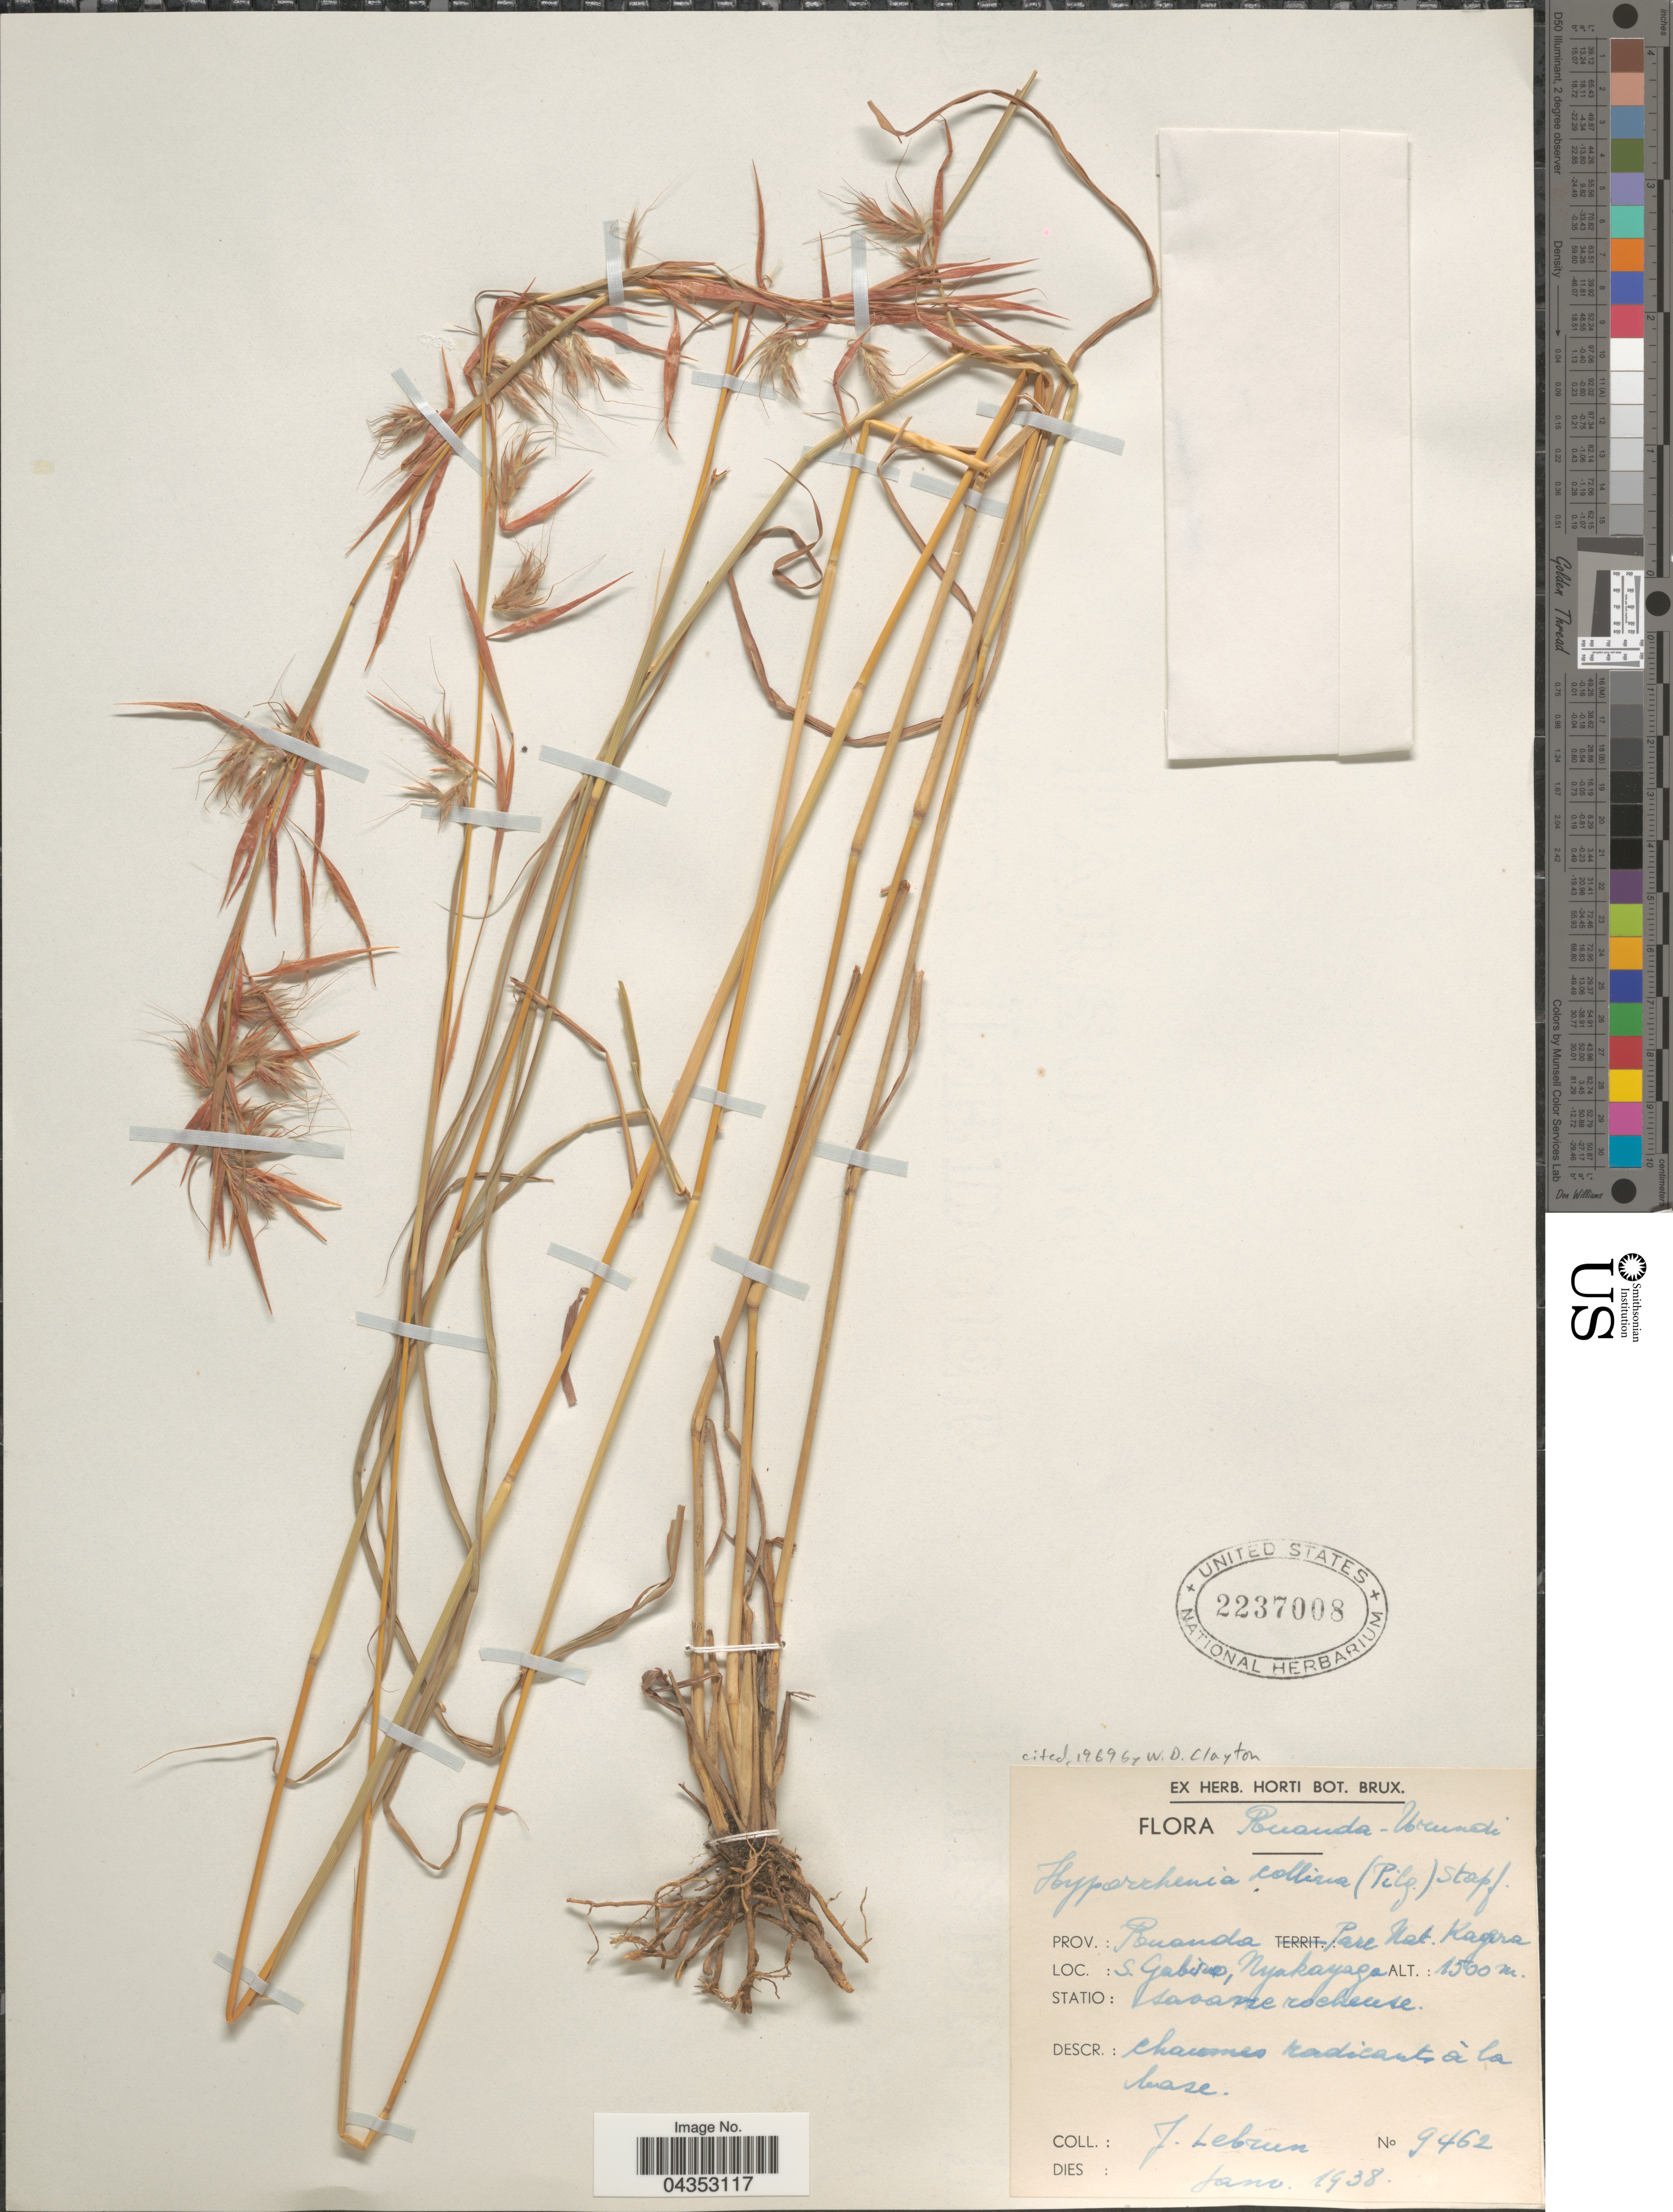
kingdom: Plantae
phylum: Tracheophyta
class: Liliopsida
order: Poales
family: Poaceae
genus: Hyparrhenia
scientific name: Hyparrhenia collina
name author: (Pilg.) Stapf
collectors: J. A. Lebrun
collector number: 9462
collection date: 1938-01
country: Rwanda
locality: Ruanda-Urundi. Prov. Ruanda. Parc Nat. Kagera. S. Gabitno [interpreted], Nyakayaga.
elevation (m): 1500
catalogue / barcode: US 2237008